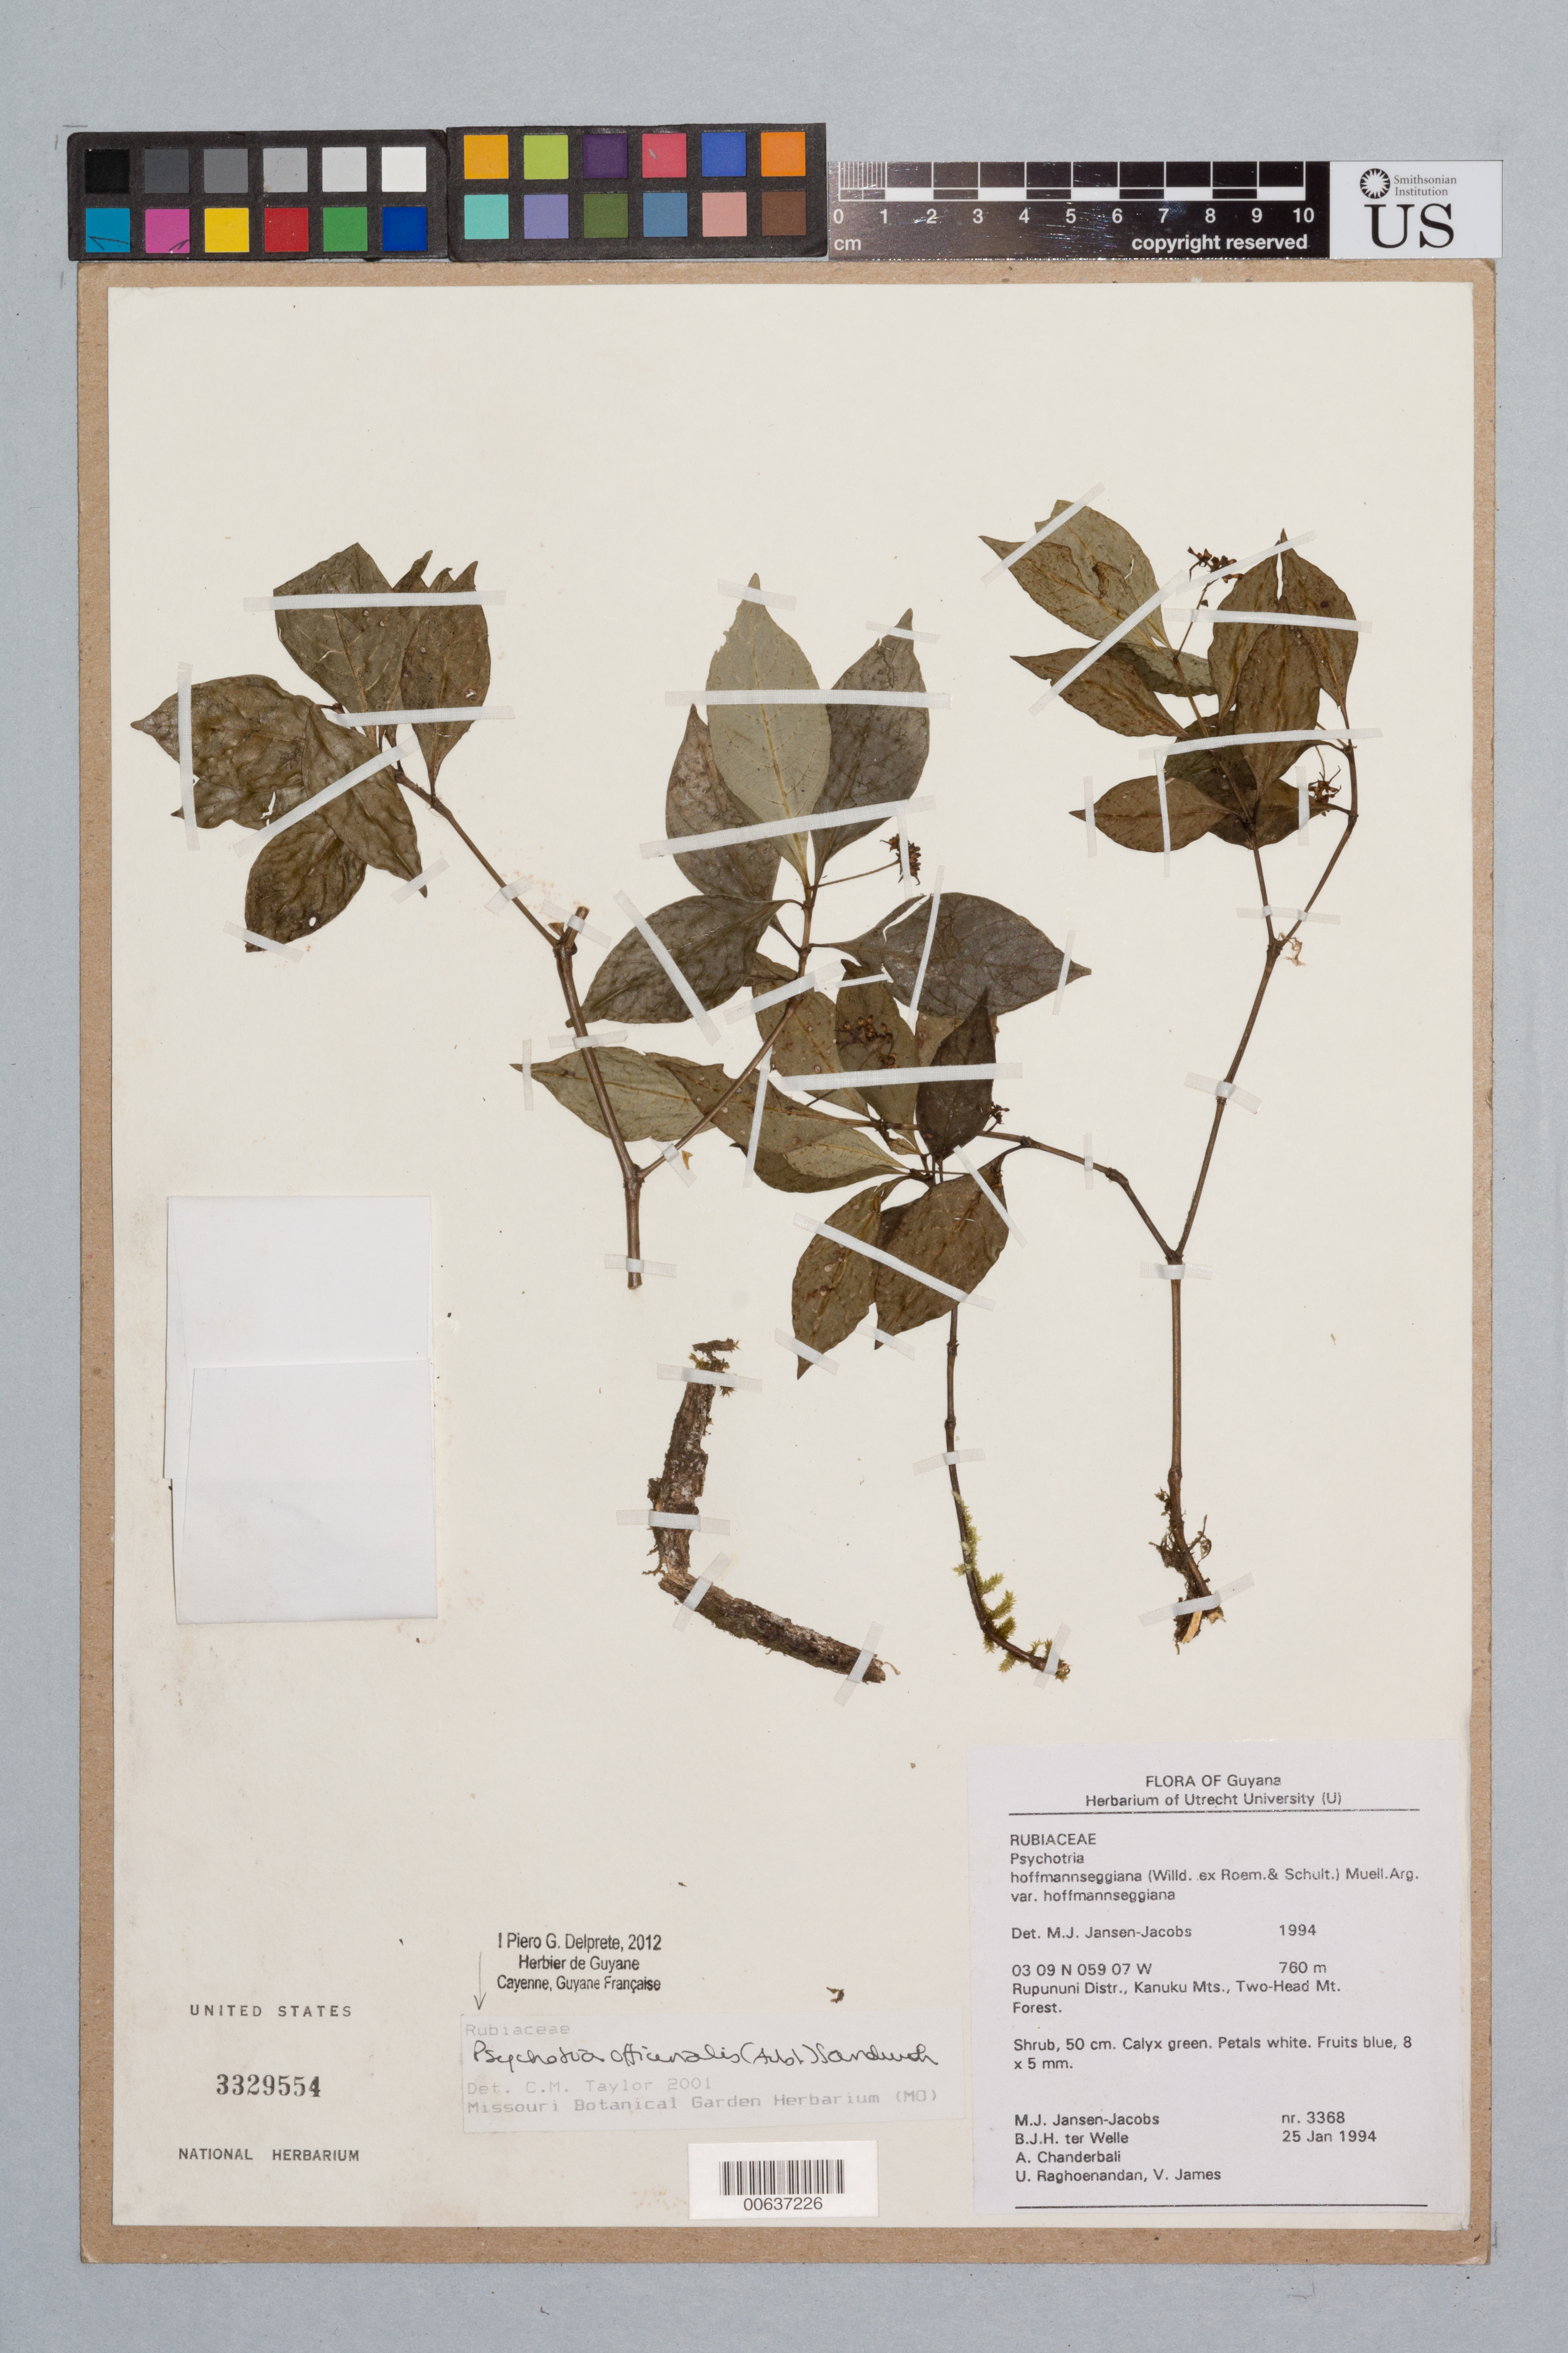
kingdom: Plantae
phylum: Tracheophyta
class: Magnoliopsida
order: Gentianales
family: Rubiaceae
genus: Palicourea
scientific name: Palicourea tenerior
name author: (Cham.) Delprete & J.H. Kirkbr.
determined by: Kirkbride, J. H., Jr.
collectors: M. J. Jansen-Jacobs, B. Welle, A. S. Chanderbali, U. Raghoenandan & V. James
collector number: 3368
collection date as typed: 25-Jan-94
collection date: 1994-01-25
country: Guyana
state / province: U. Takutu-U. Essequibo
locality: Two-Head Mt., Kanuku Mts., Rupununi District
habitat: Forest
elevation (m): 760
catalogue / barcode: US 3329554